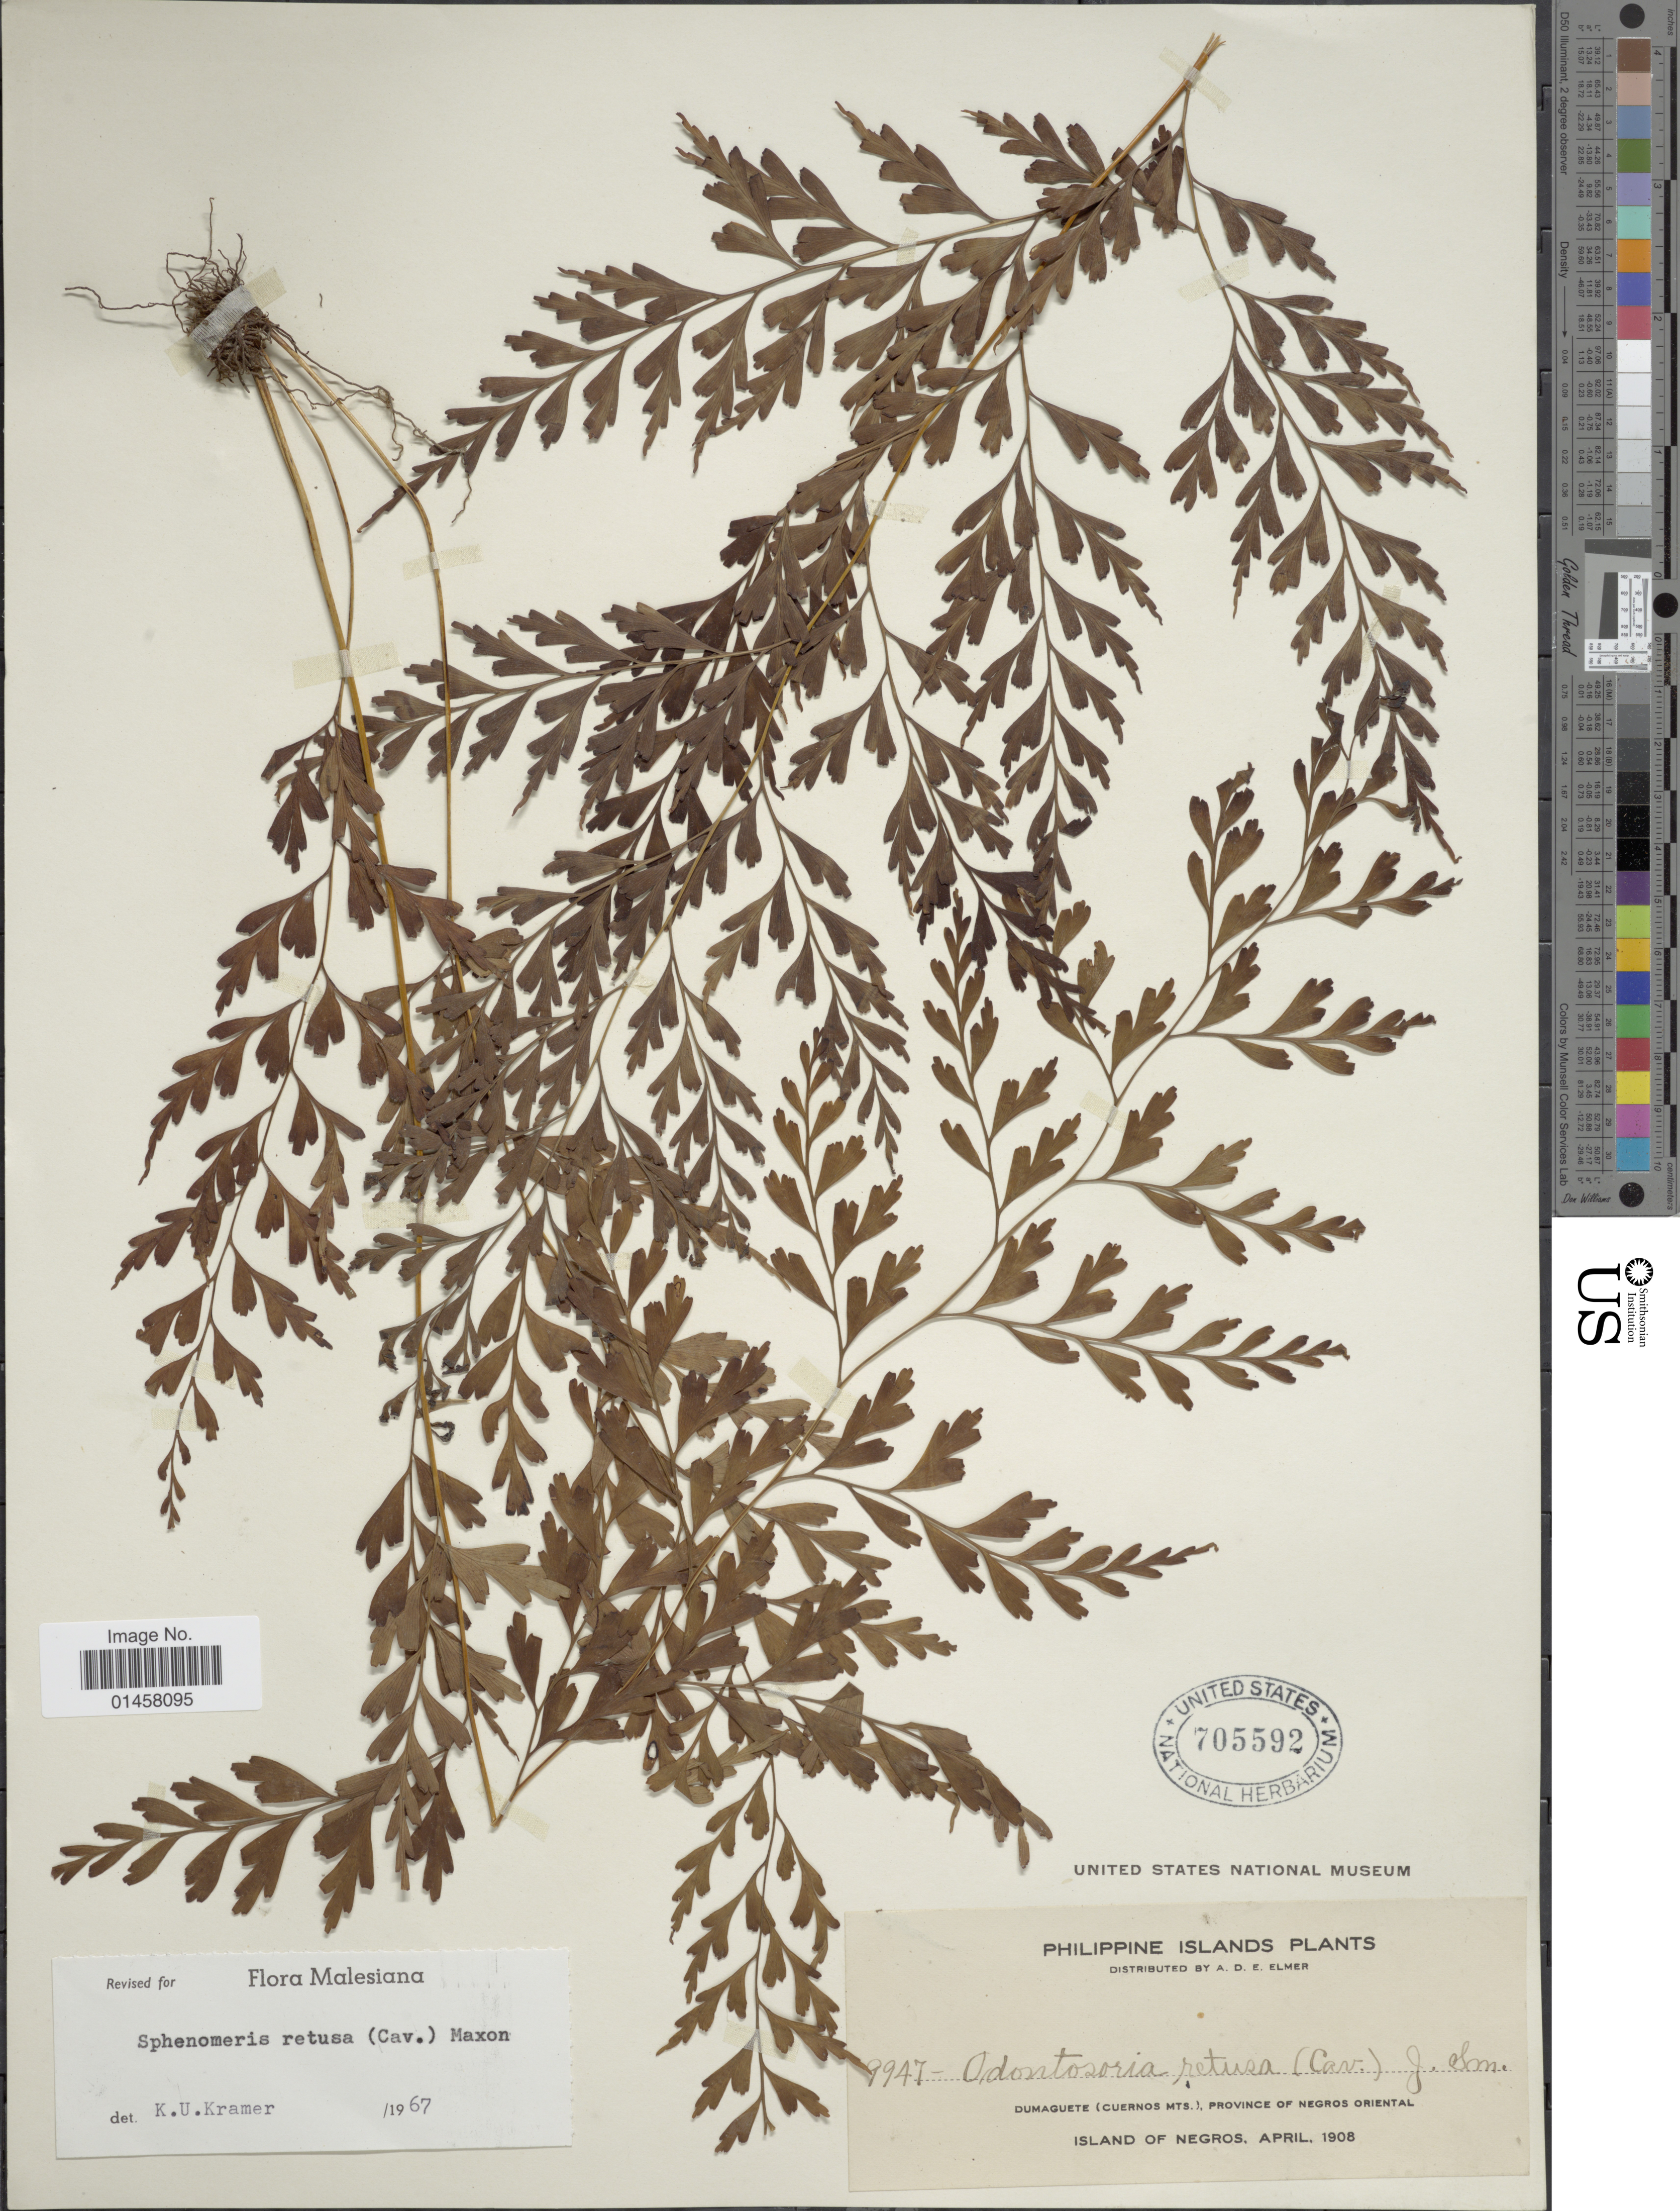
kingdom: Plantae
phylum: Tracheophyta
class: Polypodiopsida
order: Polypodiales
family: Lindsaeaceae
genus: Sphenomeris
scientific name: Sphenomeris retusa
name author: (Cav.) Maxim.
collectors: A. D. E. Elmer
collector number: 9947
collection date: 1908-04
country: Philippines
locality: Dumaguete(Cuernos Mts.), province of negros oriental, Island of Negros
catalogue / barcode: US 705592